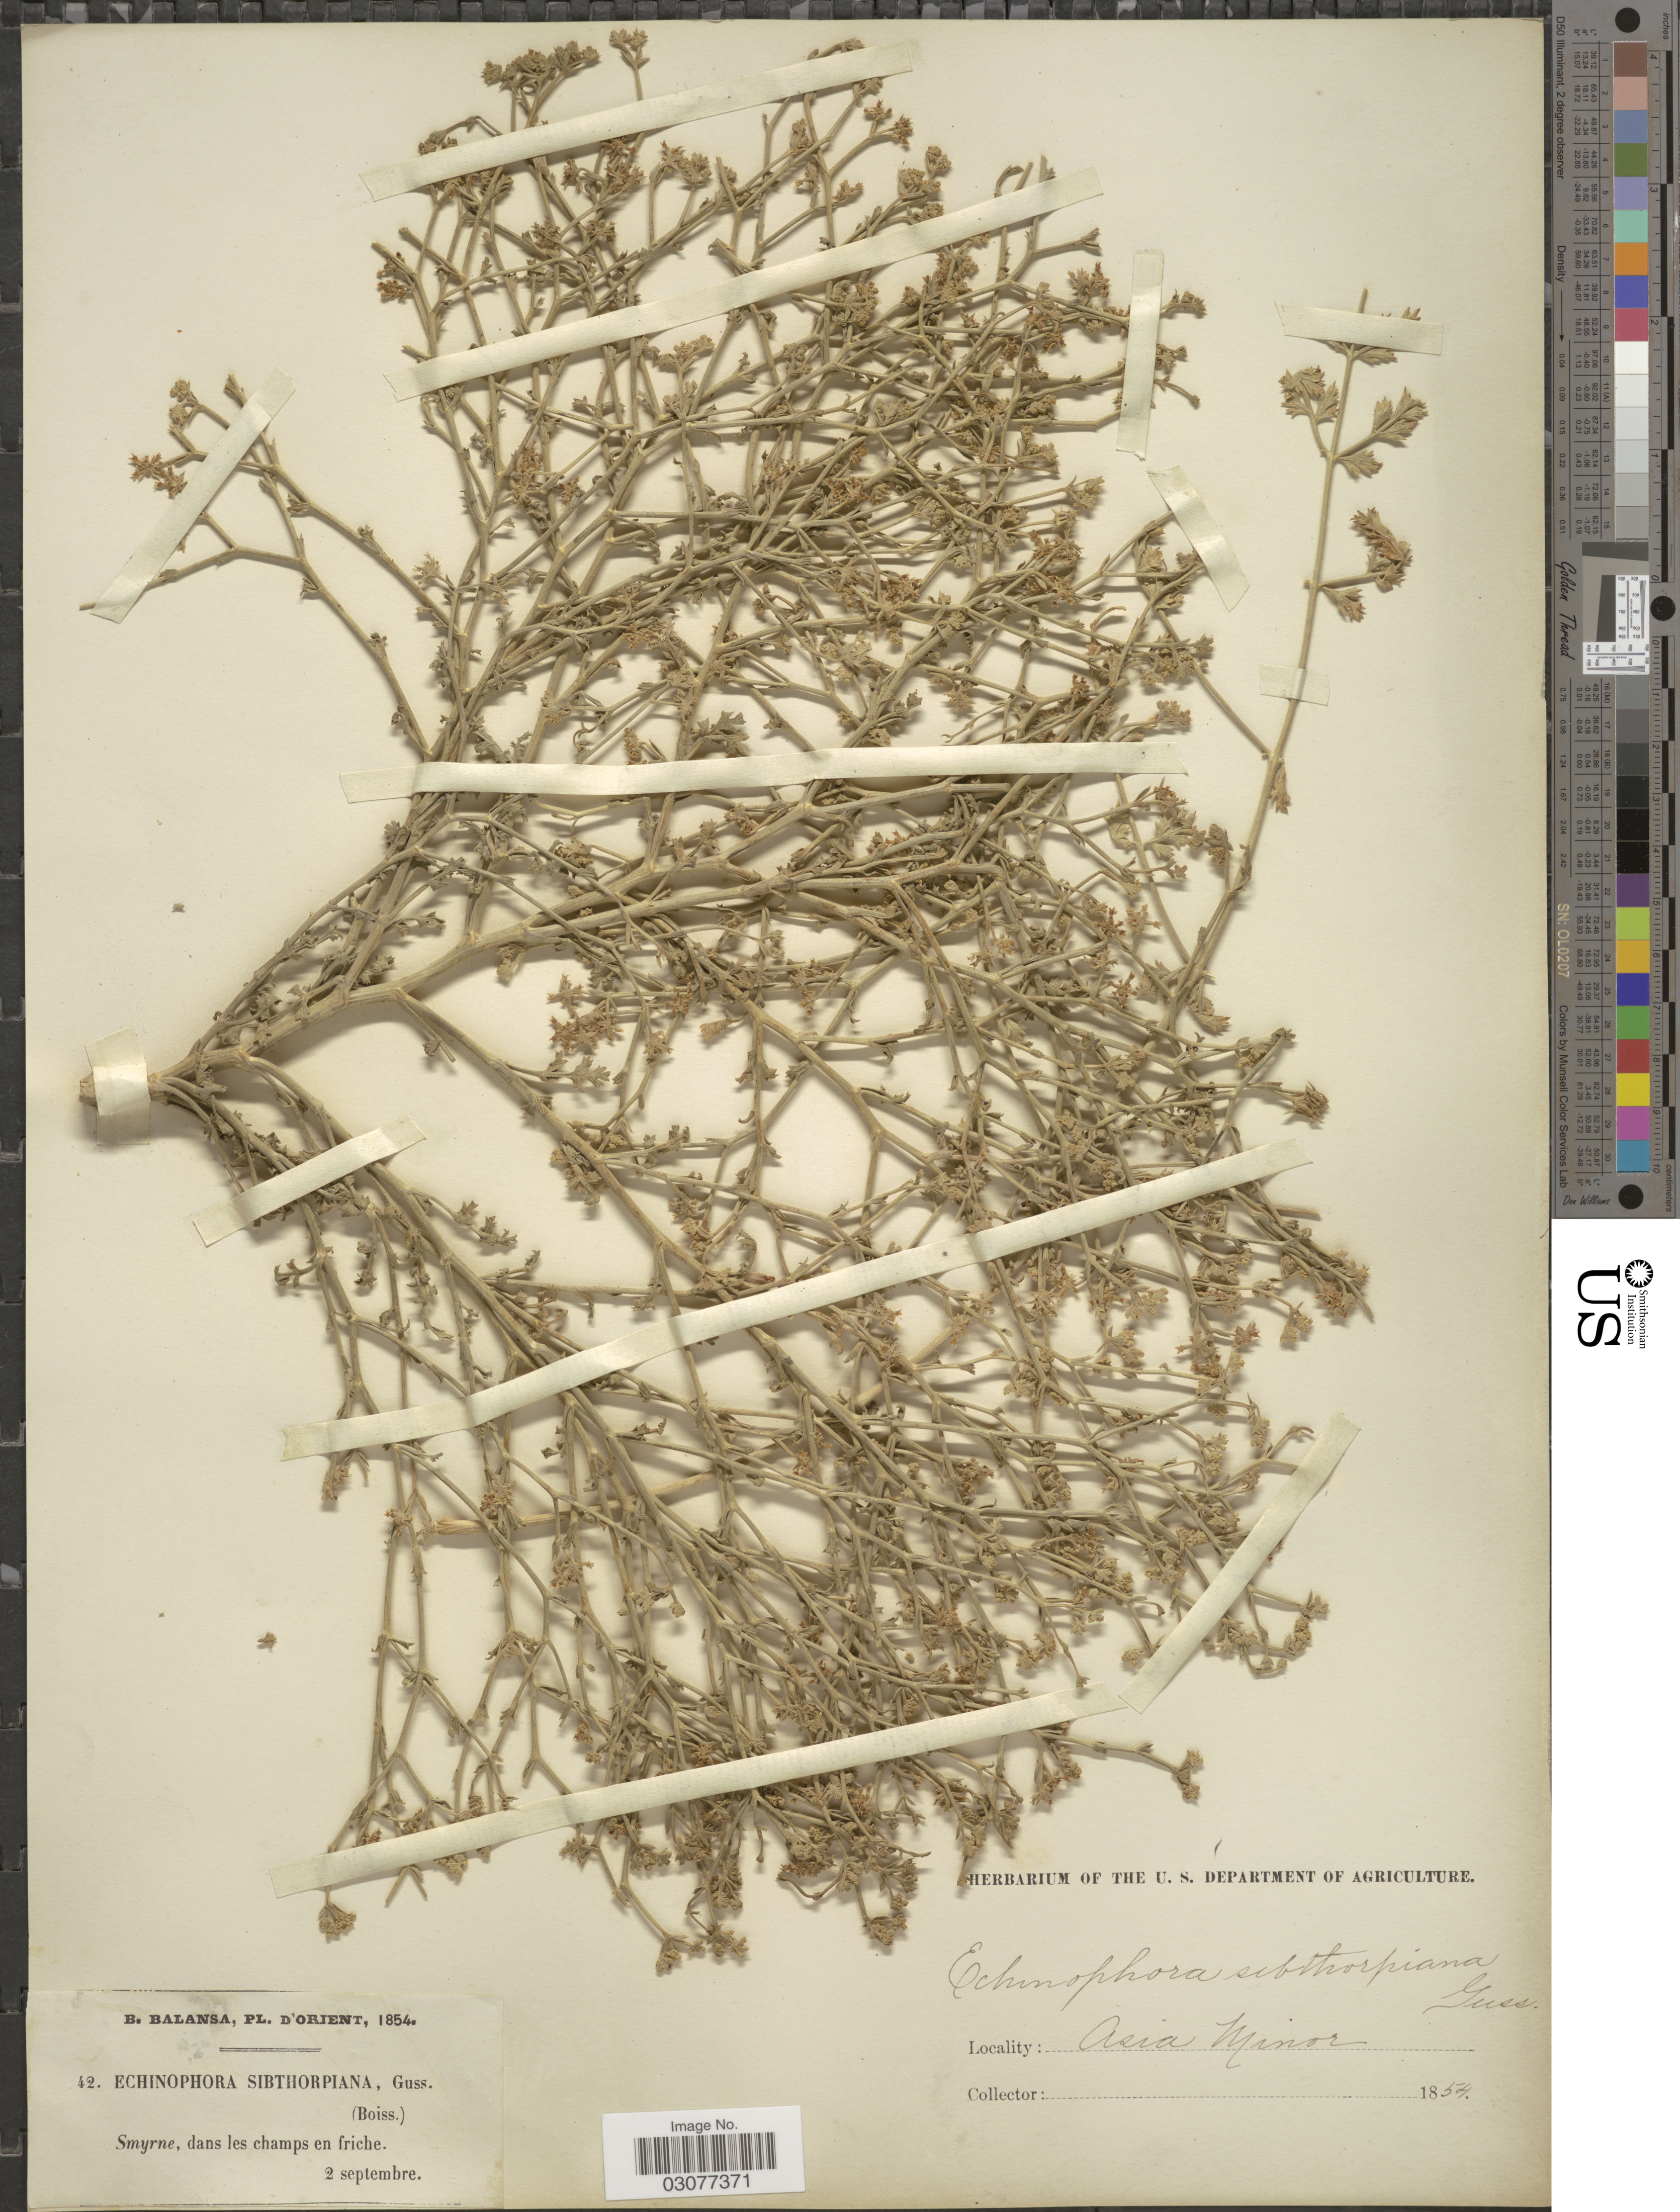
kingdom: Plantae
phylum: Tracheophyta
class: Magnoliopsida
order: Apiales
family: Apiaceae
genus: Echinophora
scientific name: Echinophora sibthorpiana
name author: Guss.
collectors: B. Balansa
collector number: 42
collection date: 1854-09-02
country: Turkey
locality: Smyrne, dans les champs en friche. Asia Minor.